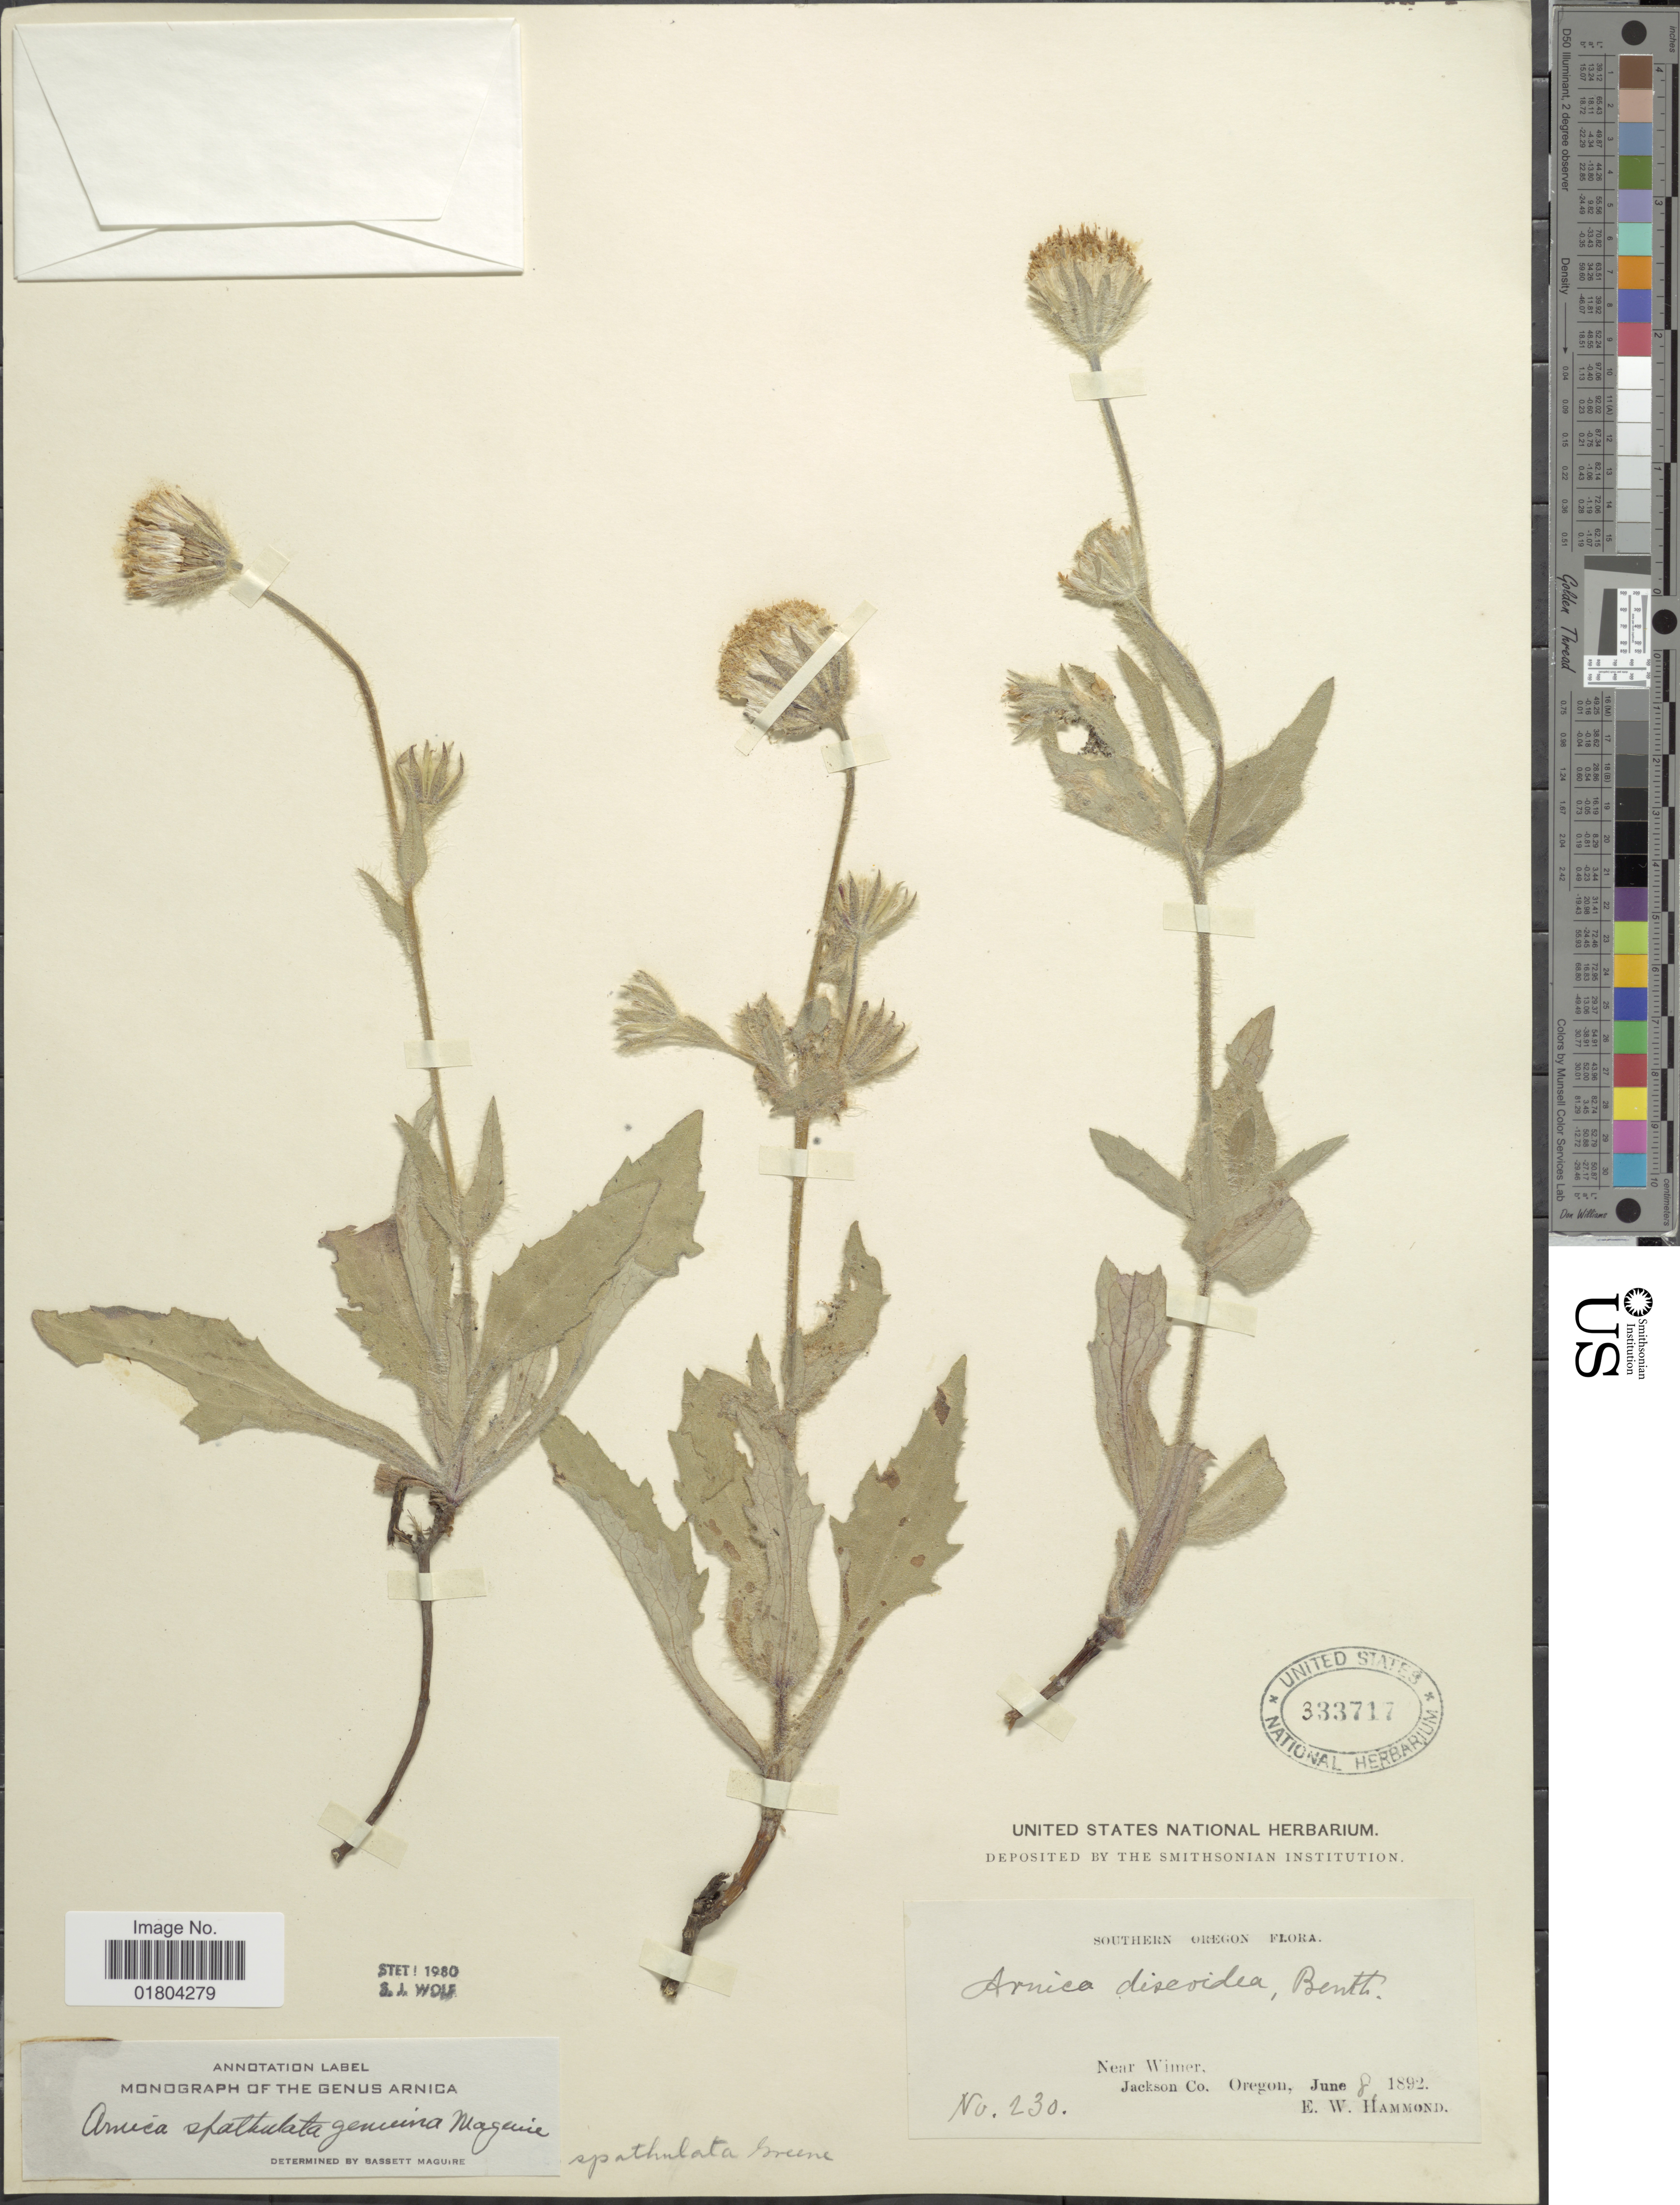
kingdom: Plantae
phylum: Tracheophyta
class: Magnoliopsida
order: Asterales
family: Asteraceae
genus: Arnica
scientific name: Arnica spathulata subsp. genuina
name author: Maguire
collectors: E. Hammond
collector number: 230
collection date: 1892-06-08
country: United States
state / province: Oregon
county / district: Jackson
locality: Southern Oregon, Near Wimer, Jackson Co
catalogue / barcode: US 333717